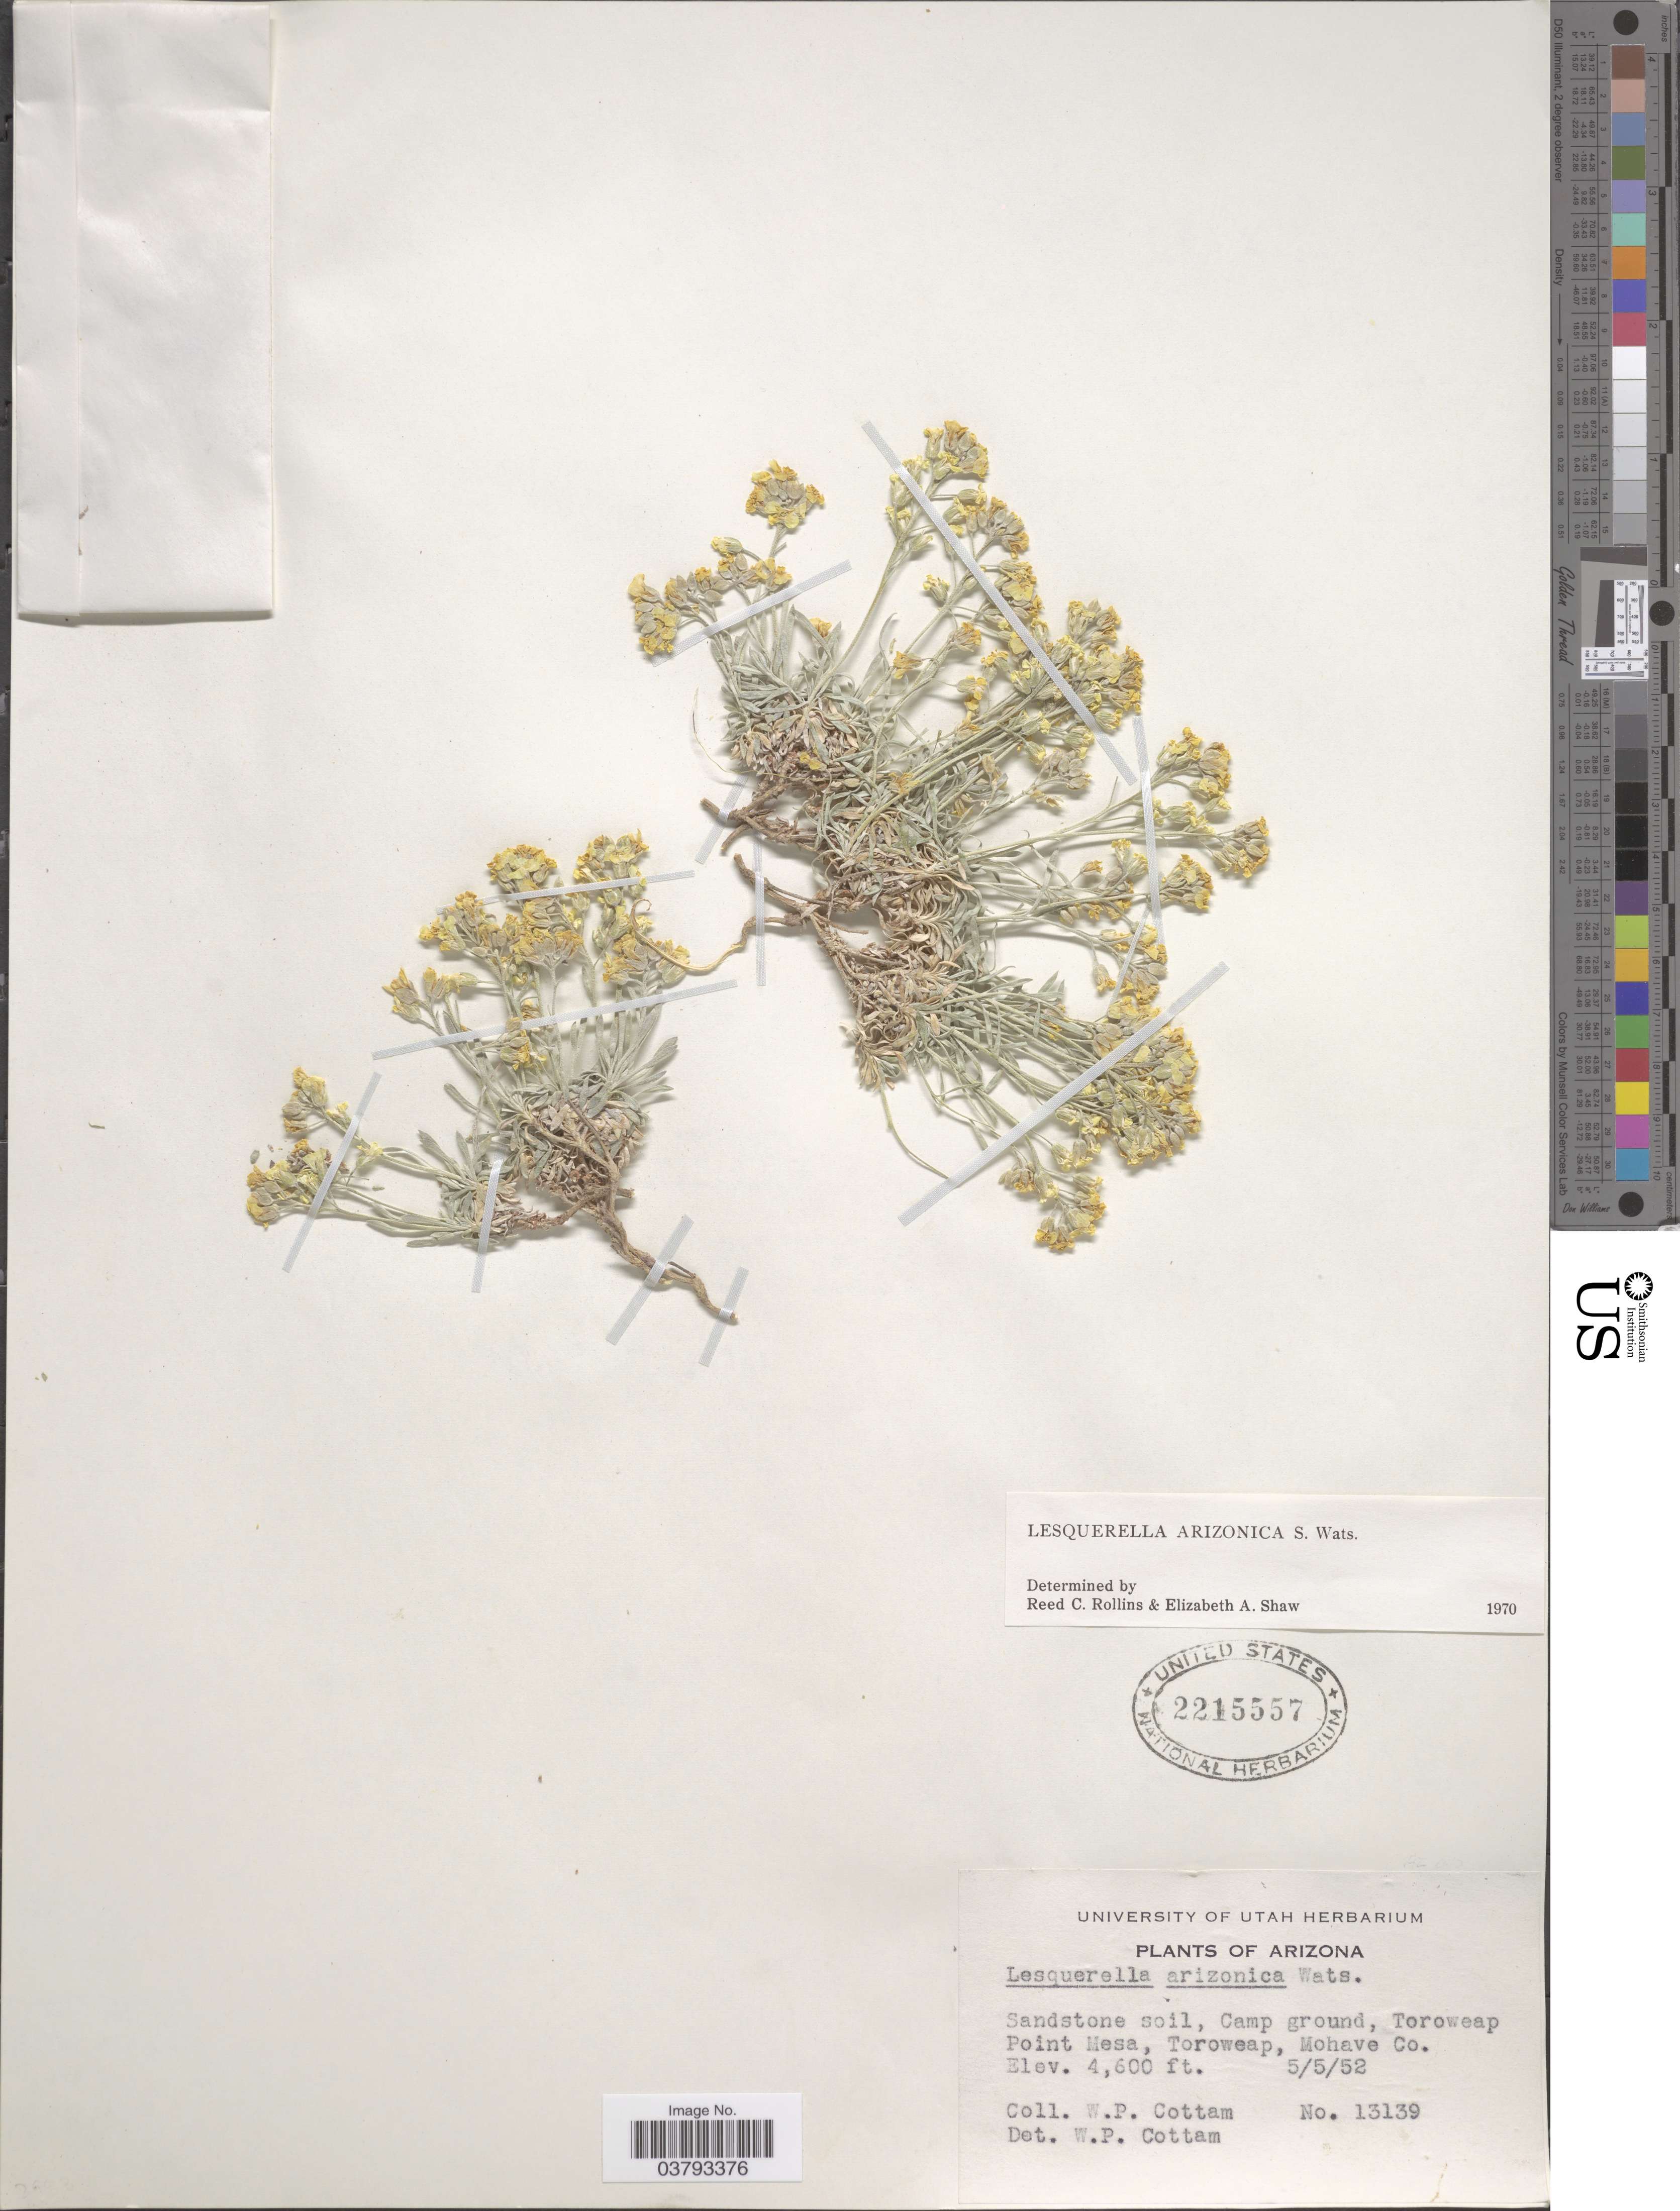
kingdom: Plantae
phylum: Tracheophyta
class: Magnoliopsida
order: Brassicales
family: Brassicaceae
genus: Lesquerella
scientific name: Lesquerella arizonica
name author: S. Watson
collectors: W. Cottam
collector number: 13139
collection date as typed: Transcribed d/m/y: 5/5/52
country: United States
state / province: Arizona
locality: Sandstone soil, Camp ground, Toroweap Point Mesa, Toroweap, Mohave Co.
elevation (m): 1402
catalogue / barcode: US 2215557